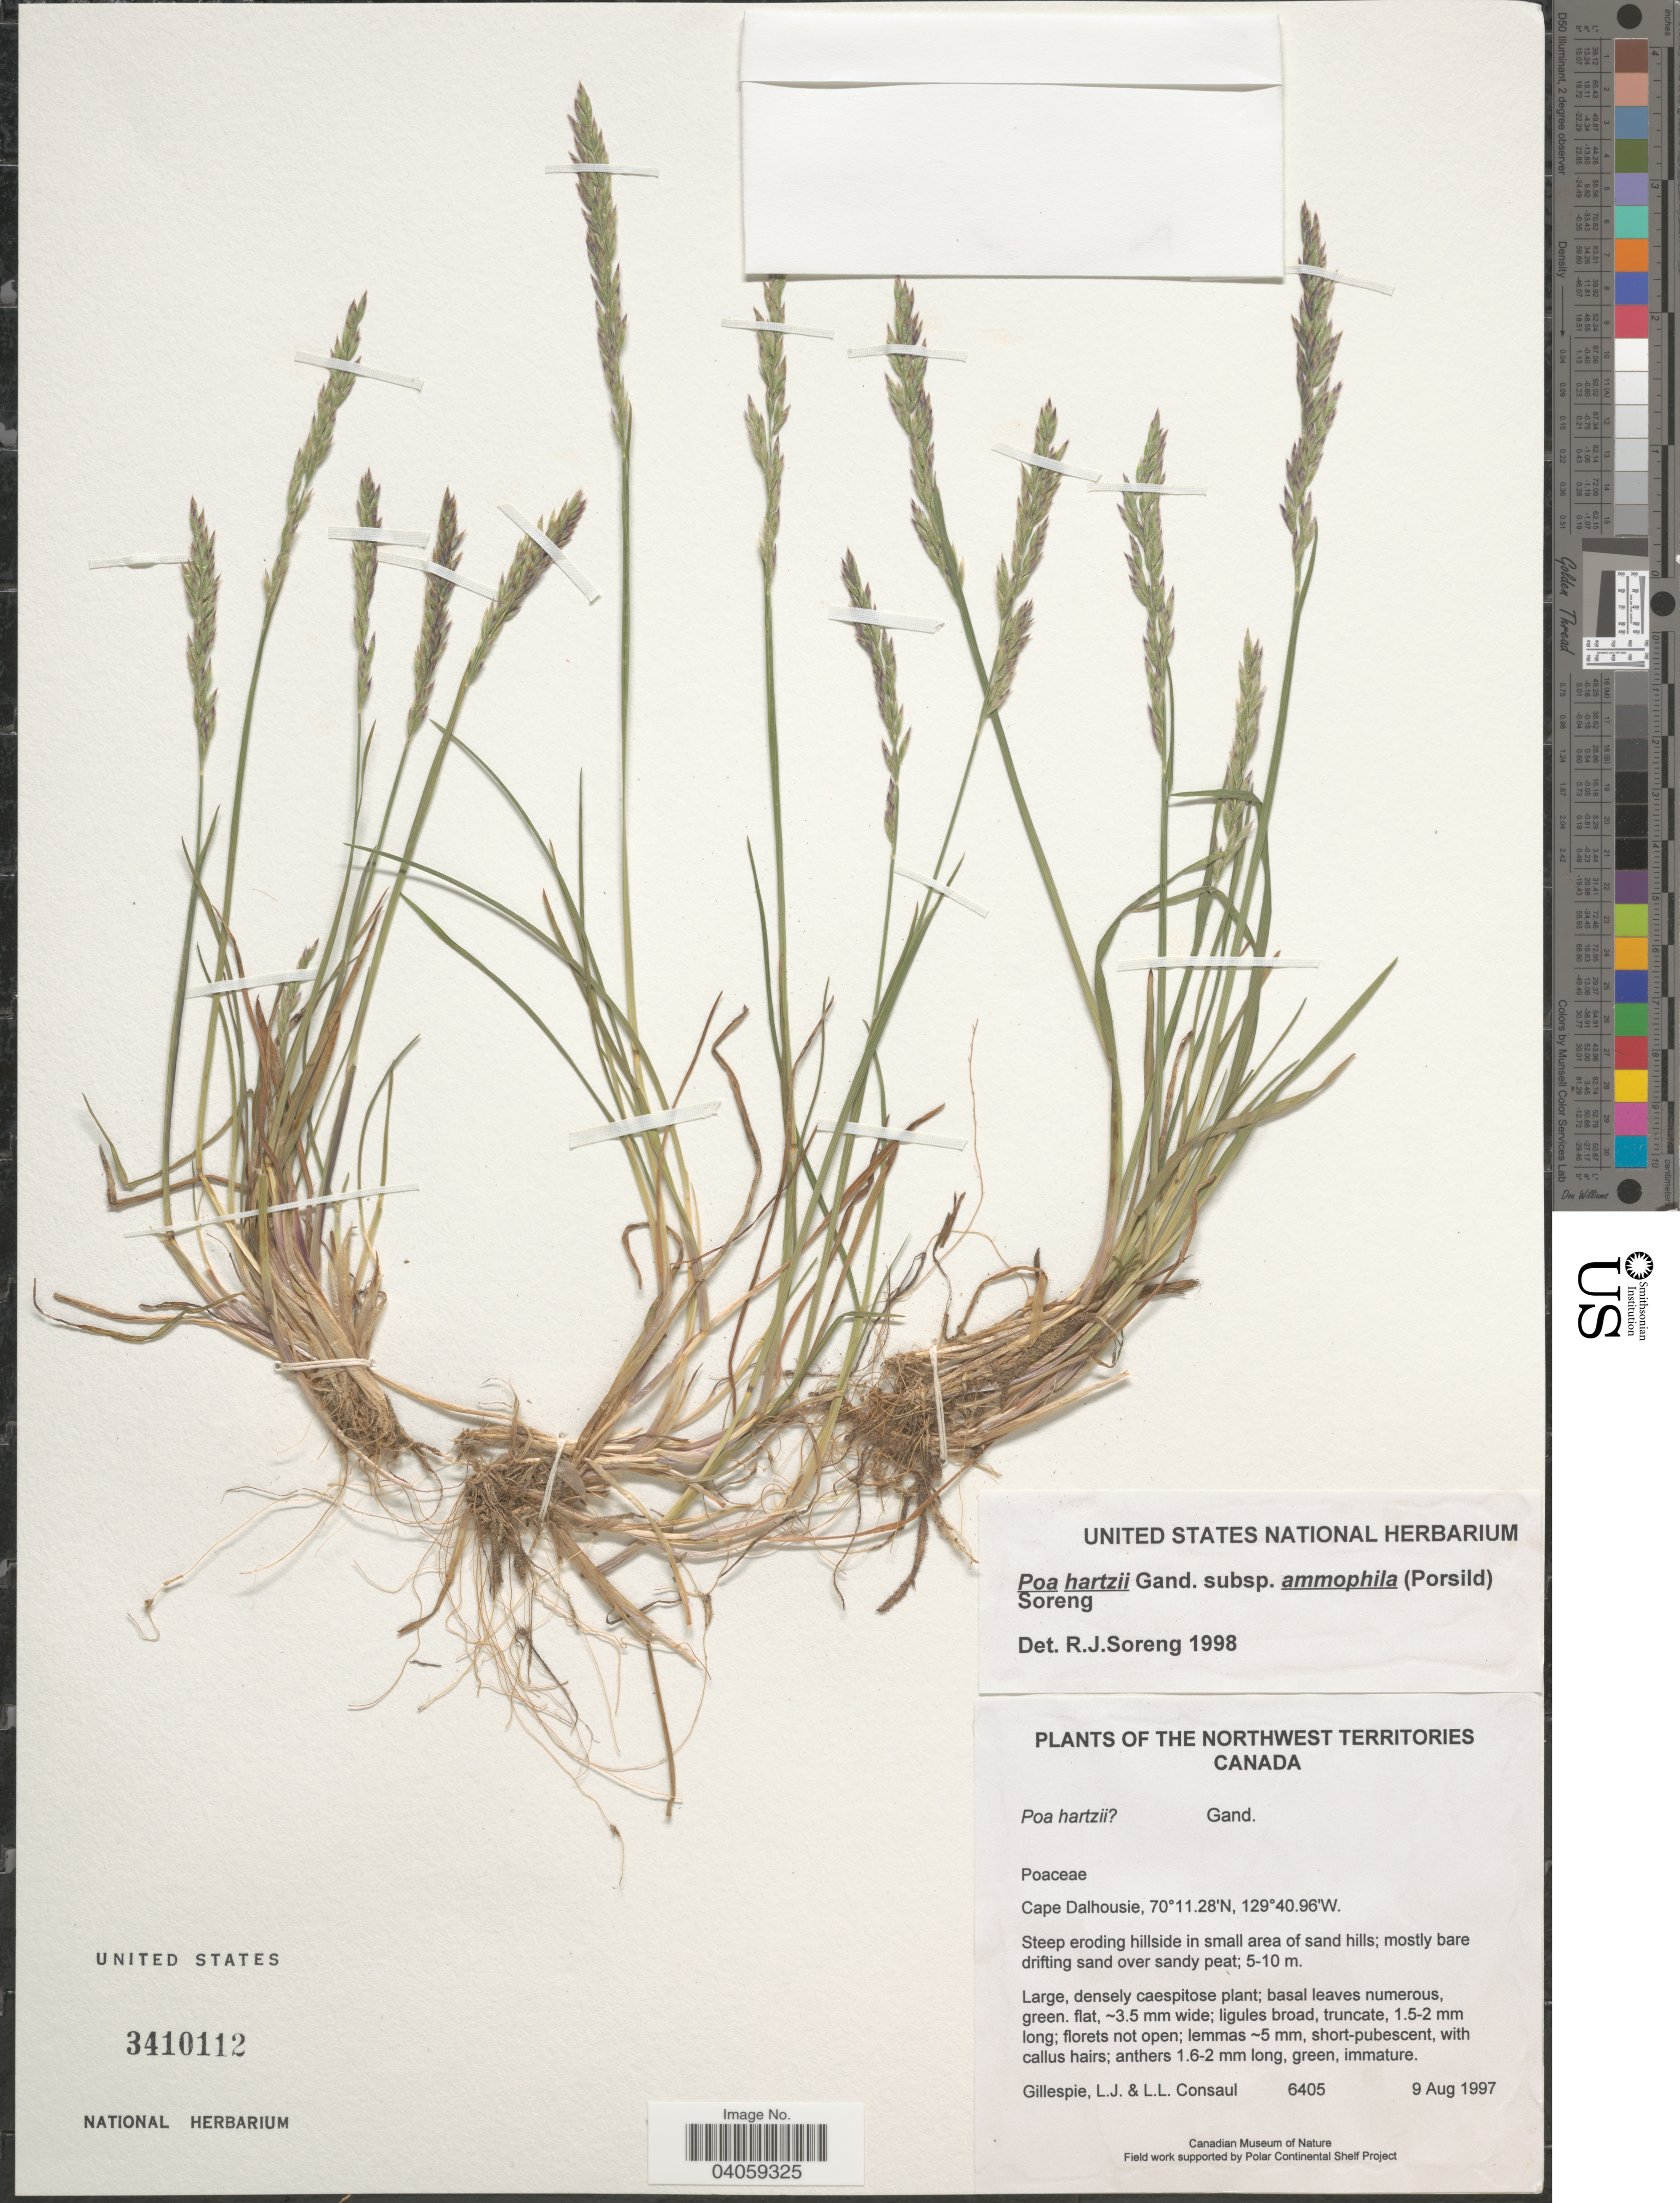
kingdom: Plantae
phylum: Tracheophyta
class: Liliopsida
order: Poales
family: Poaceae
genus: Poa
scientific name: Poa ammophila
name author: A.E. Porsild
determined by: Soreng, Robert J., Research Associate (BOT), Smithsonian Institution - National Museum of Natural History (UNITED STATES)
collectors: L. Gillespie & L. Consaul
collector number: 6405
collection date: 1997-08-09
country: Canada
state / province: Northwest Territories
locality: Cape Dalhousie. Steep eroding hillside in small area of sand hills.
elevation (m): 5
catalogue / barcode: US 3410112